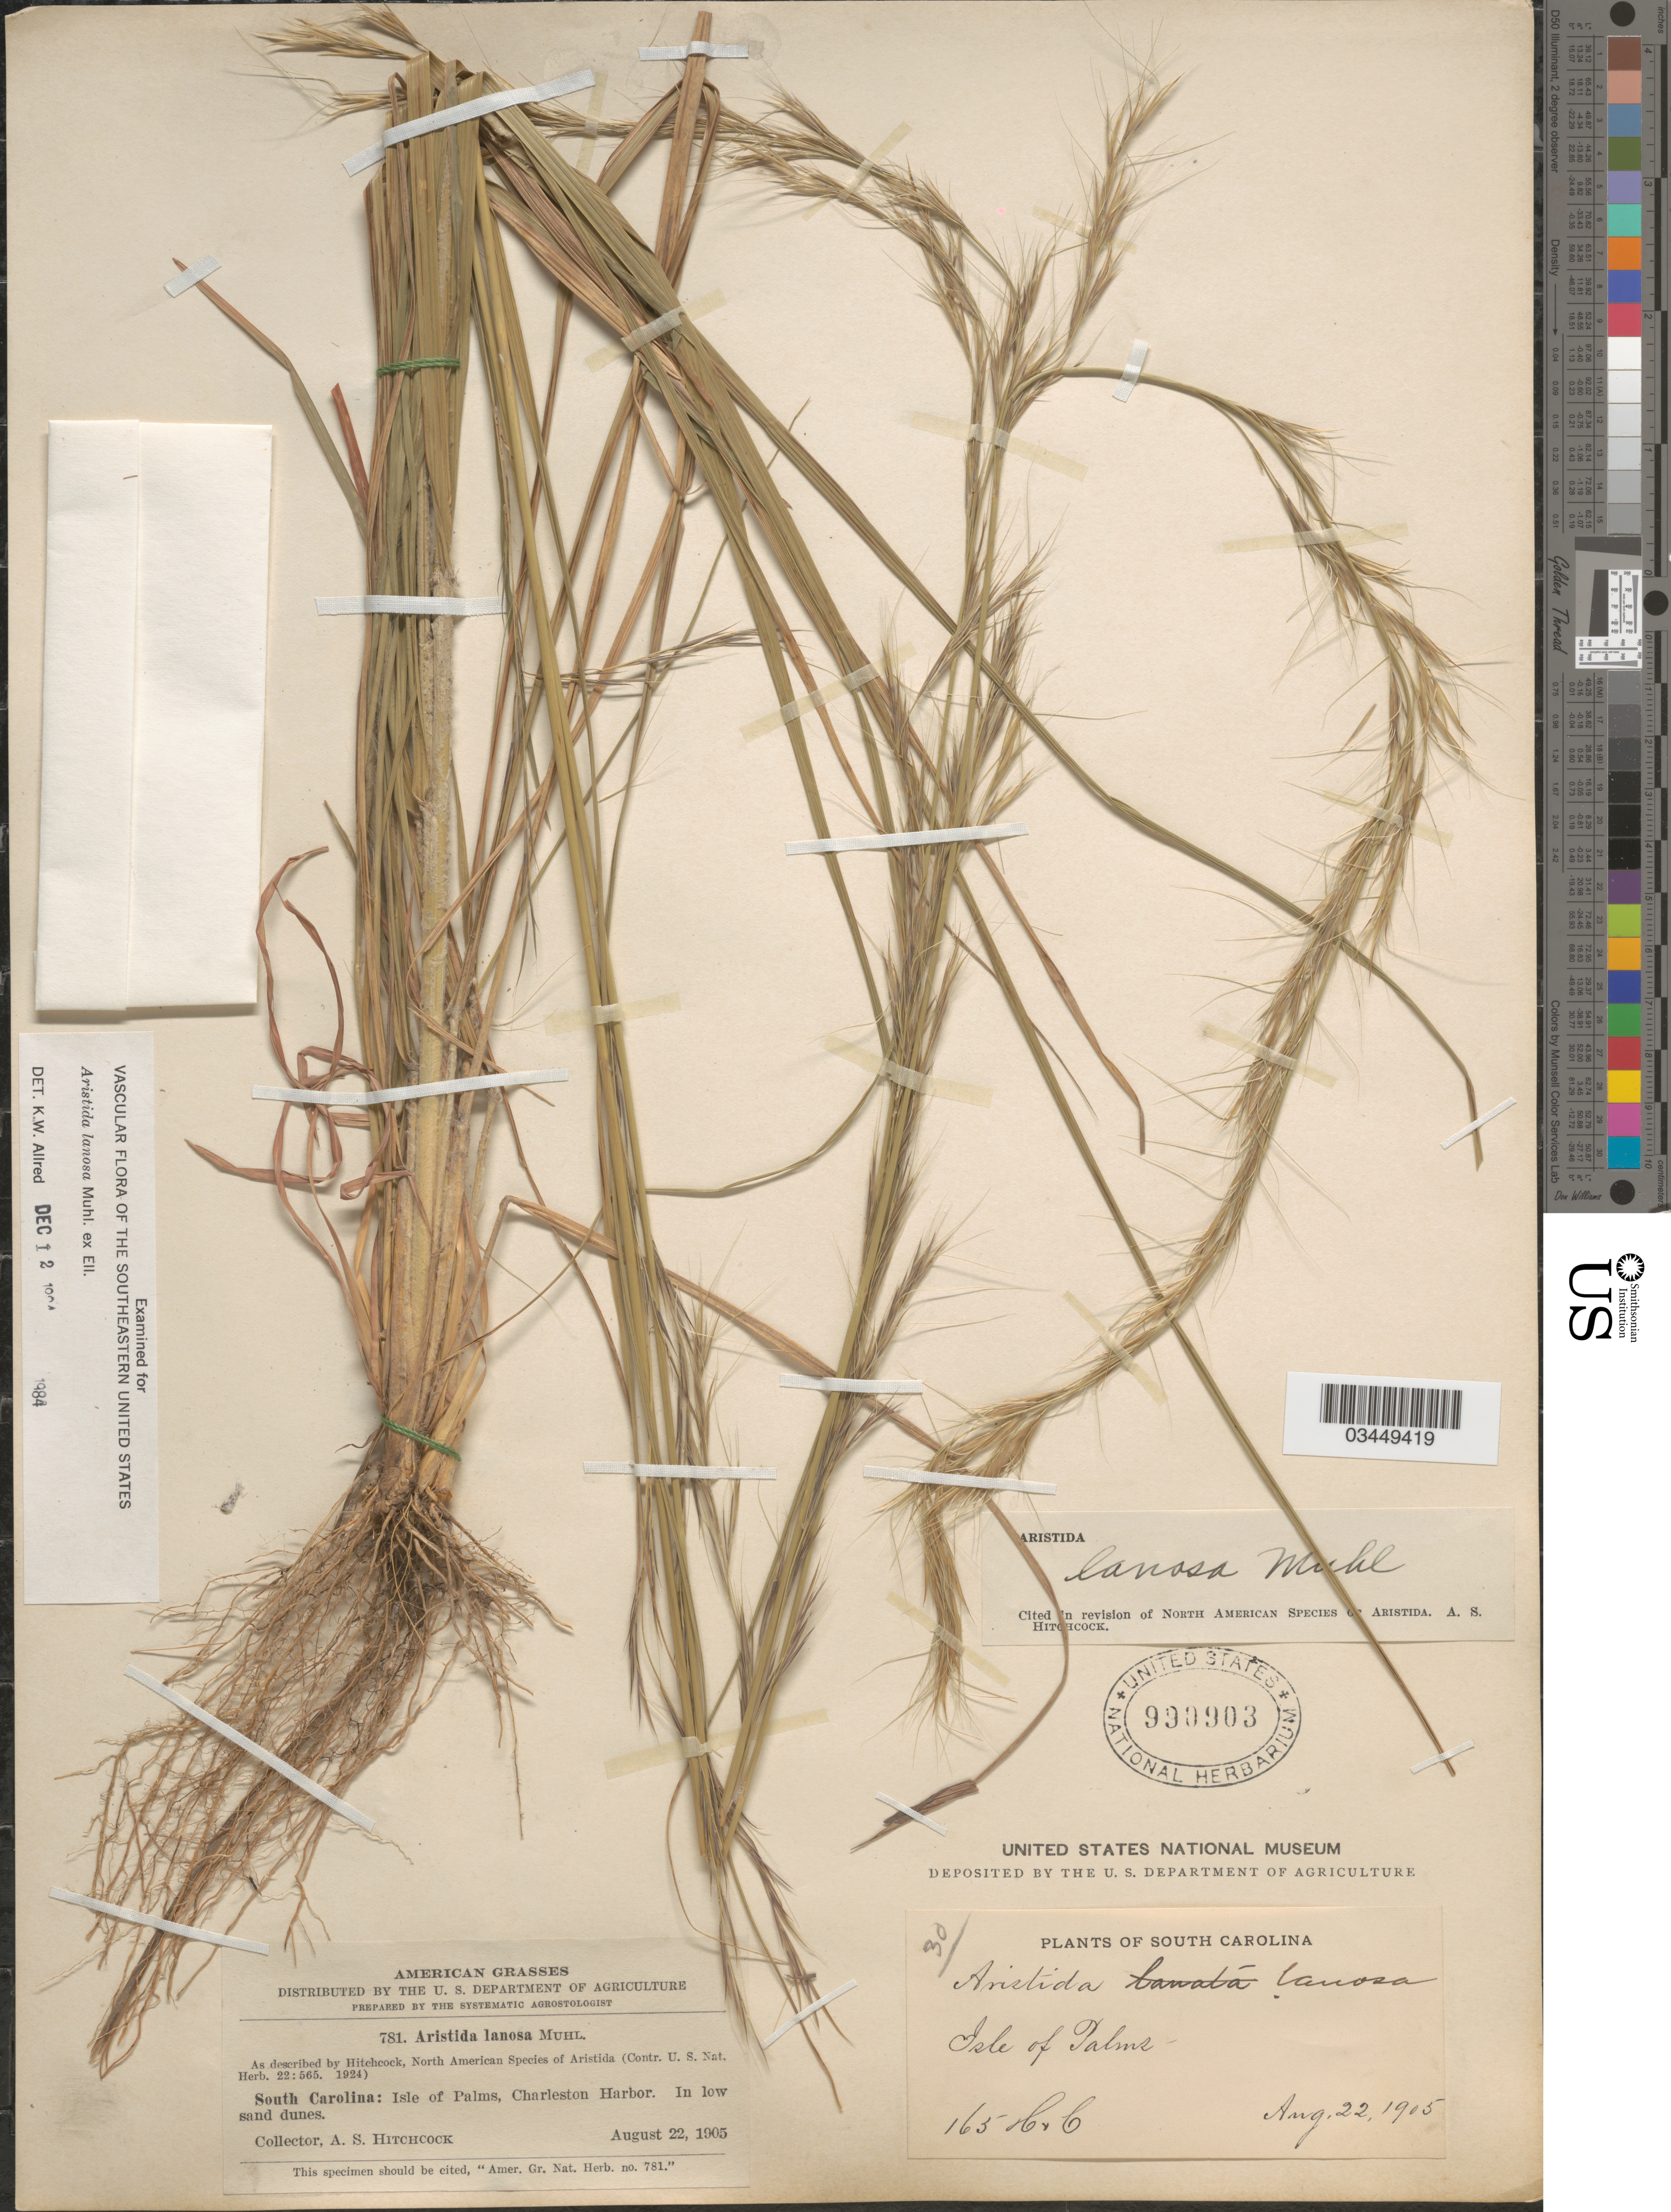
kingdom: Plantae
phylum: Tracheophyta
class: Liliopsida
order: Poales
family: Poaceae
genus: Aristida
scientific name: Aristida lanosa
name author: Muhl.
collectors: A. S. Hitchcock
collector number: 165/781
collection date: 1905-08-22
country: United States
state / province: South Carolina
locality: Isle of Palms, Charleston Harbor. In low sand dunes.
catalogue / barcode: US 990903